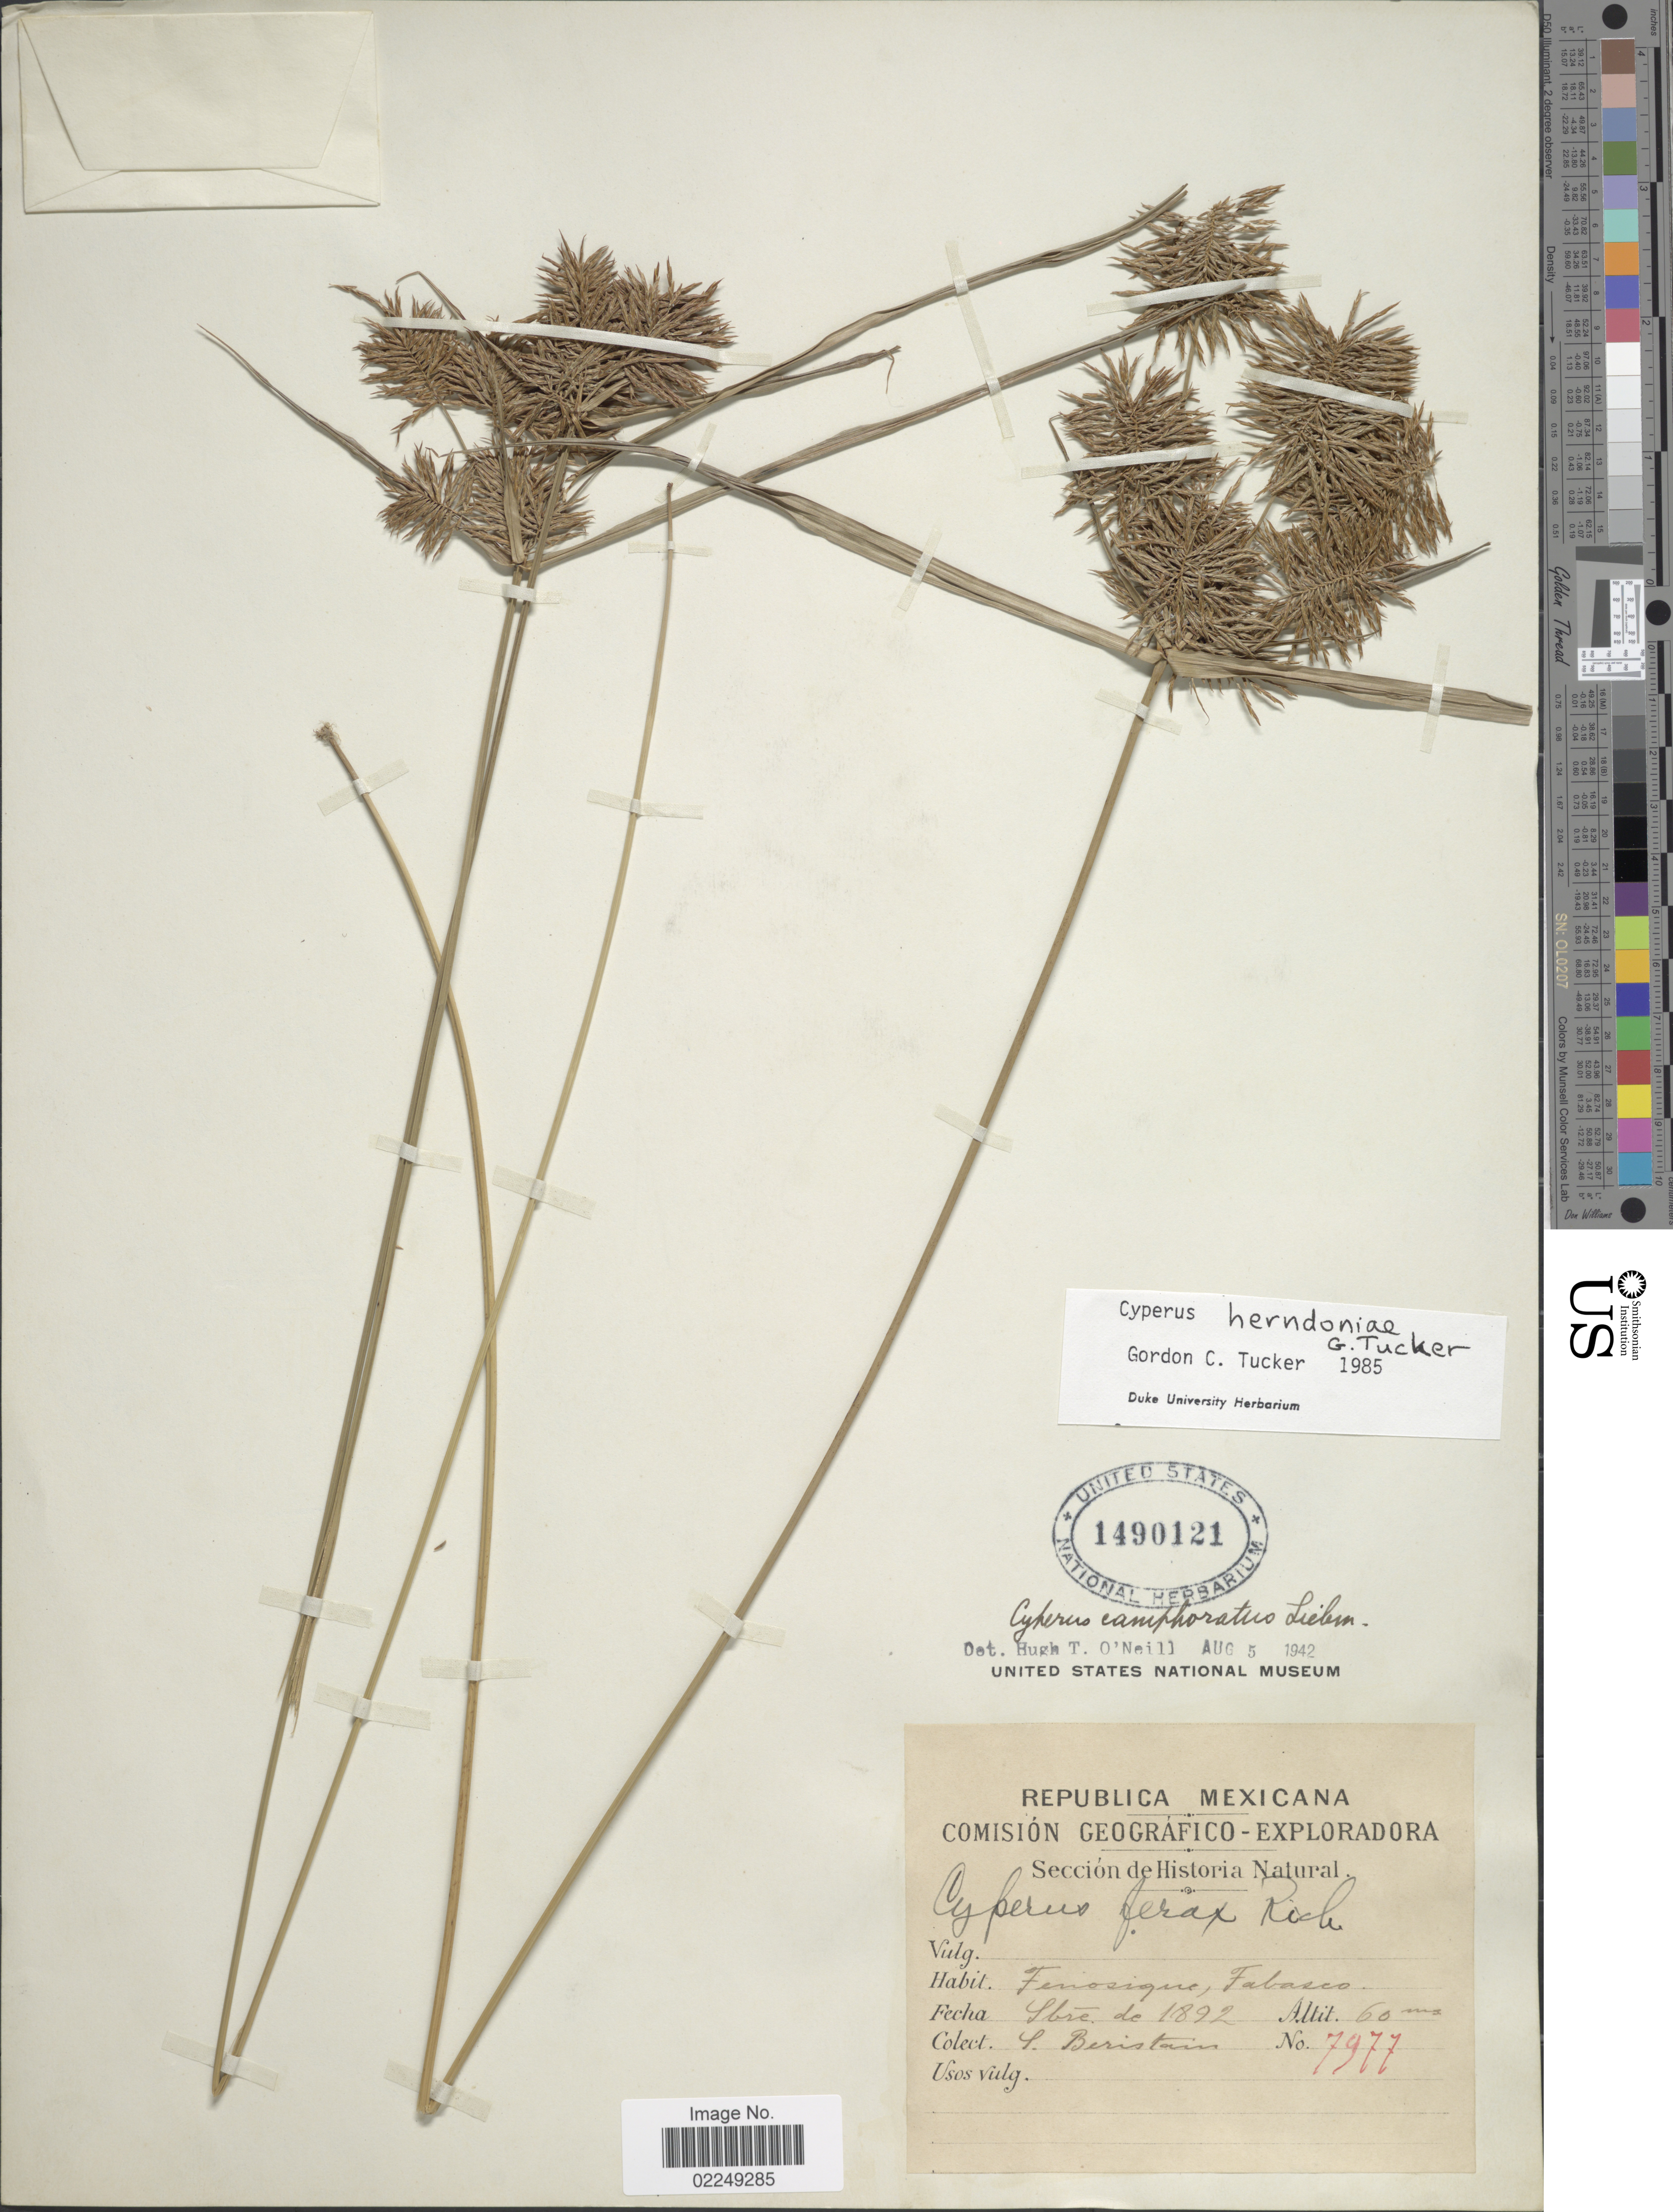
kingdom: Plantae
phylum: Tracheophyta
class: Liliopsida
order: Poales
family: Cyperaceae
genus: Cyperus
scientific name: Cyperus camphoratus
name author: Liebm.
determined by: Strong, Mark T., (BOT), Smithsonian Institution - National Museum of Natural History (UNITED STATES)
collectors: Beristain, S.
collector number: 7977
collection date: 1892-02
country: Mexico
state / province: Tabasco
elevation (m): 60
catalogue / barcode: US 1490121